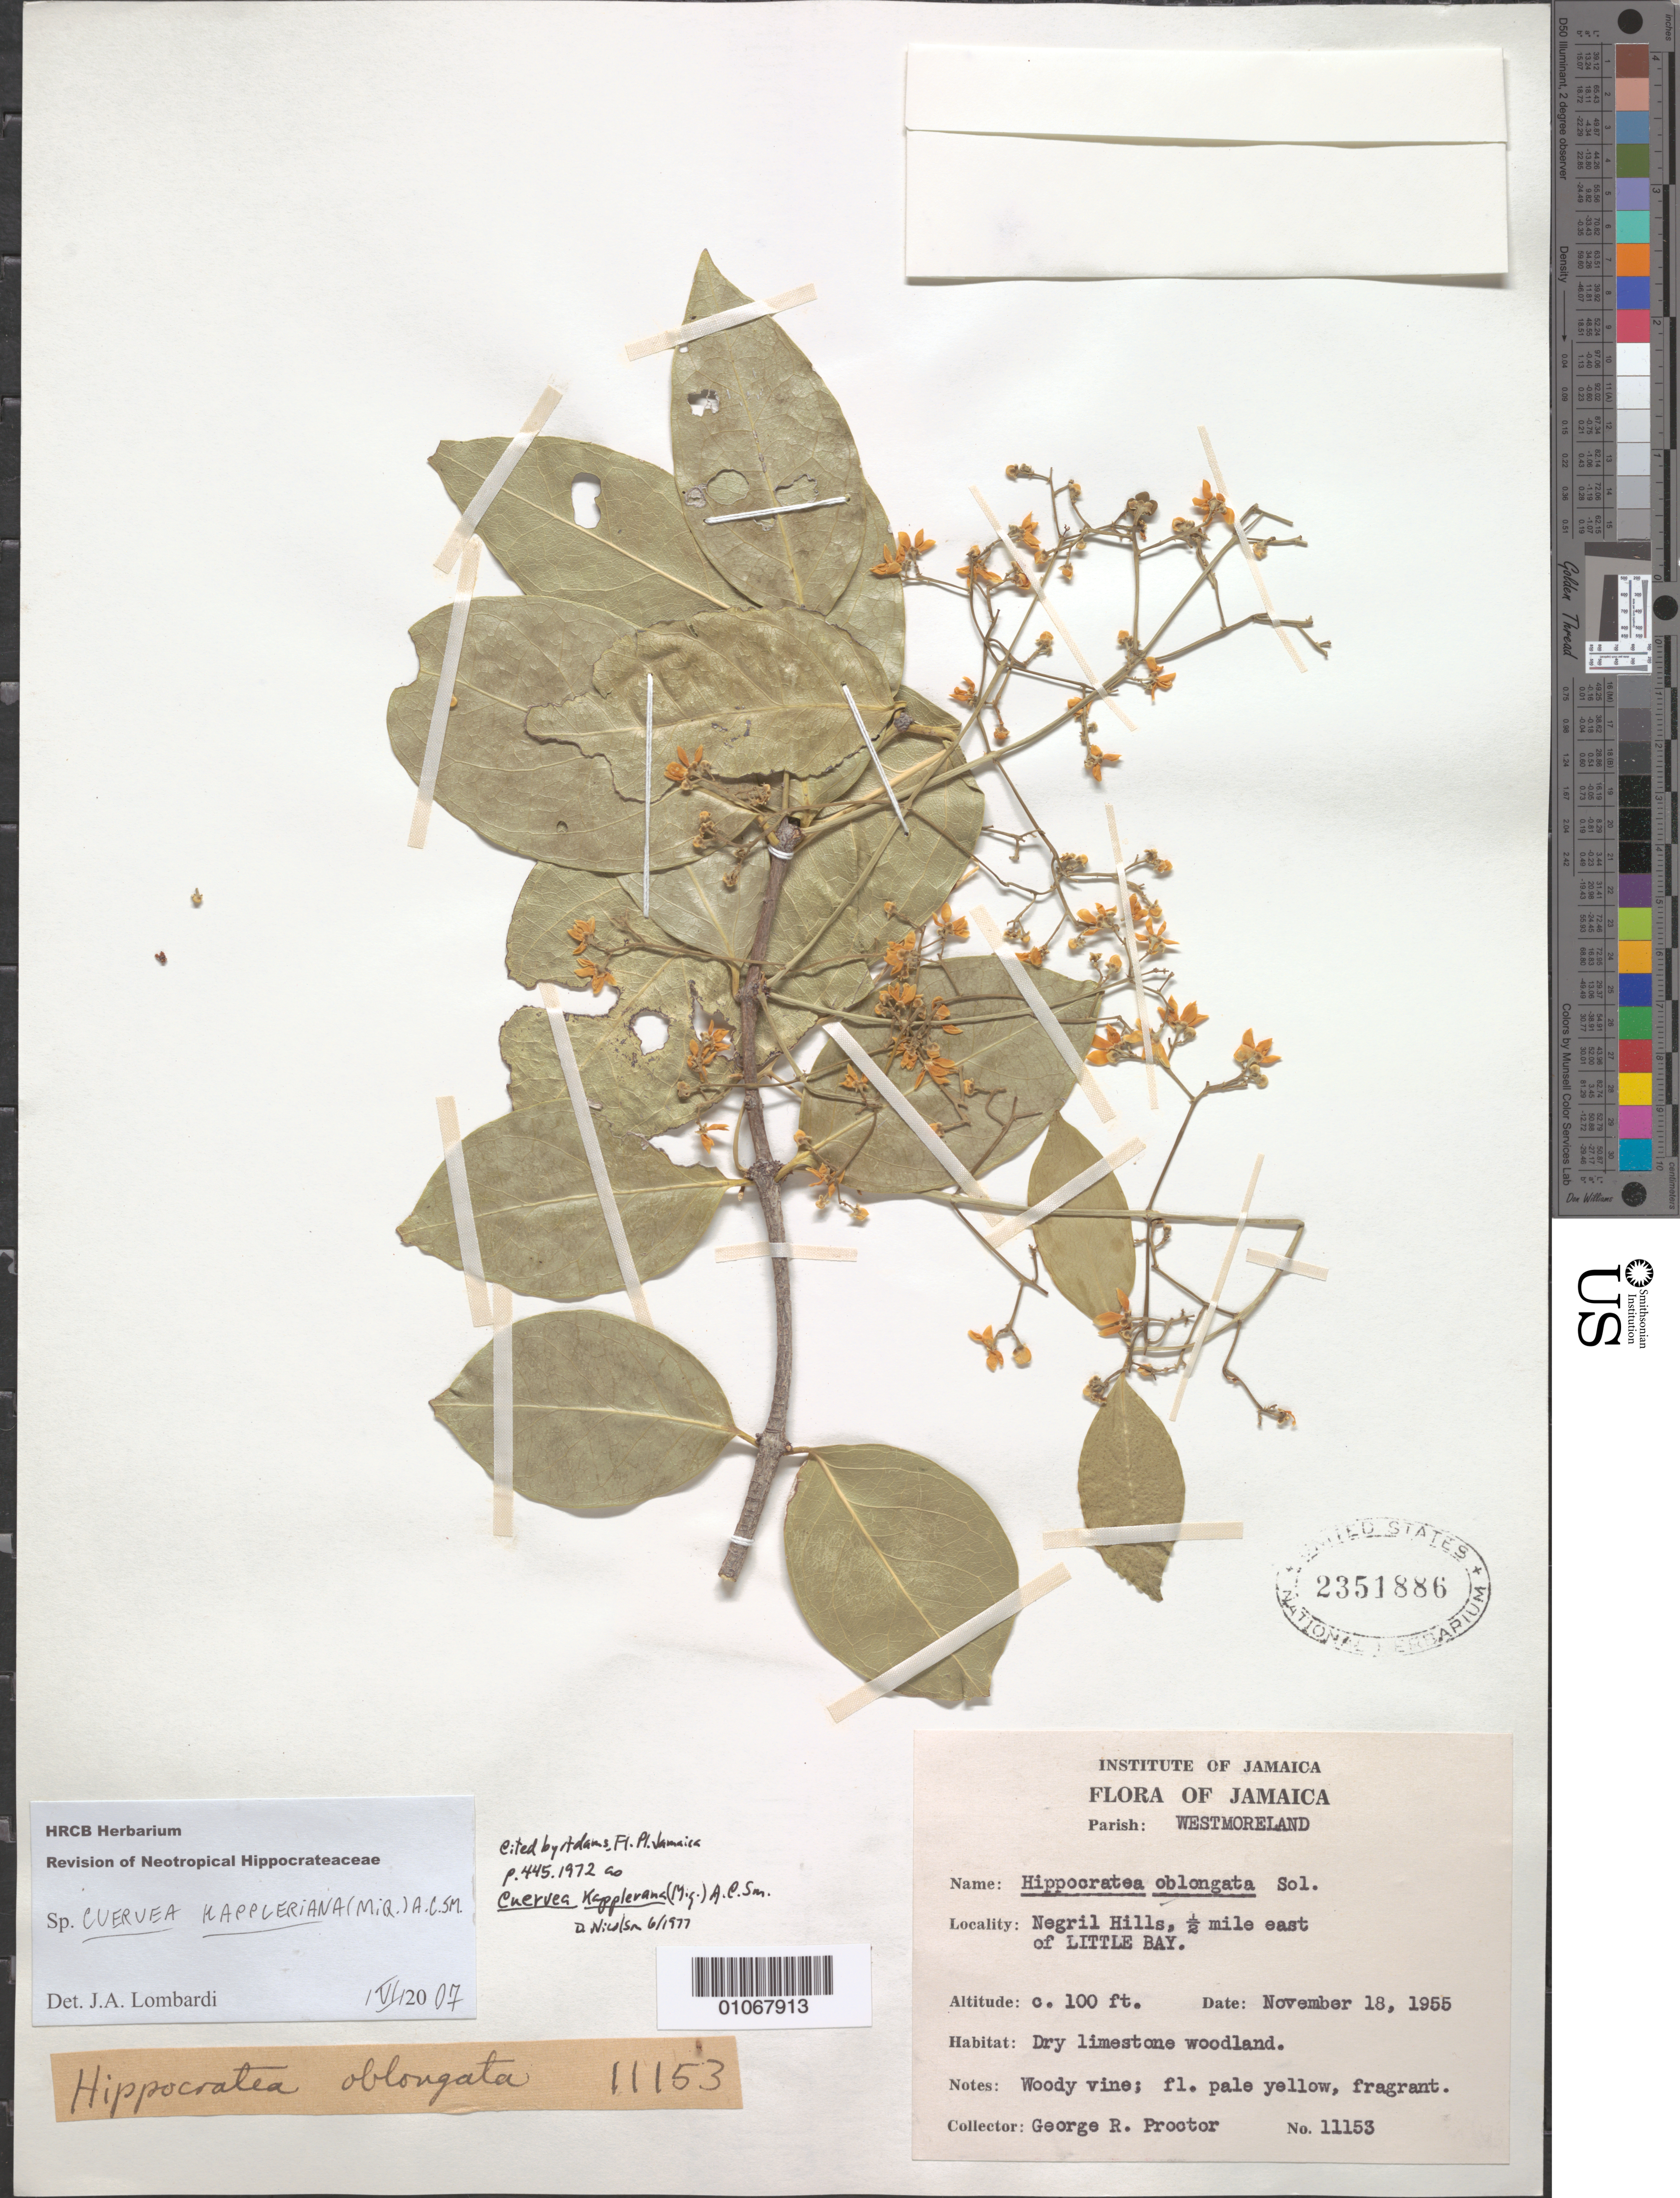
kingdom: Plantae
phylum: Tracheophyta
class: Magnoliopsida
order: Celastrales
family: Celastraceae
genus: Cuervea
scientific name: Cuervea kappleriana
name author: (Miq.) A.C. Sm.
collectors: G. R. Proctor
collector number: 11153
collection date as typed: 18 Nov 1955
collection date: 1955-11-18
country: Jamaica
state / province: Westmoreland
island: Jamaica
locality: Negril Hills. 0.5 miles east of Little Bay.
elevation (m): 30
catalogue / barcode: US 2351886